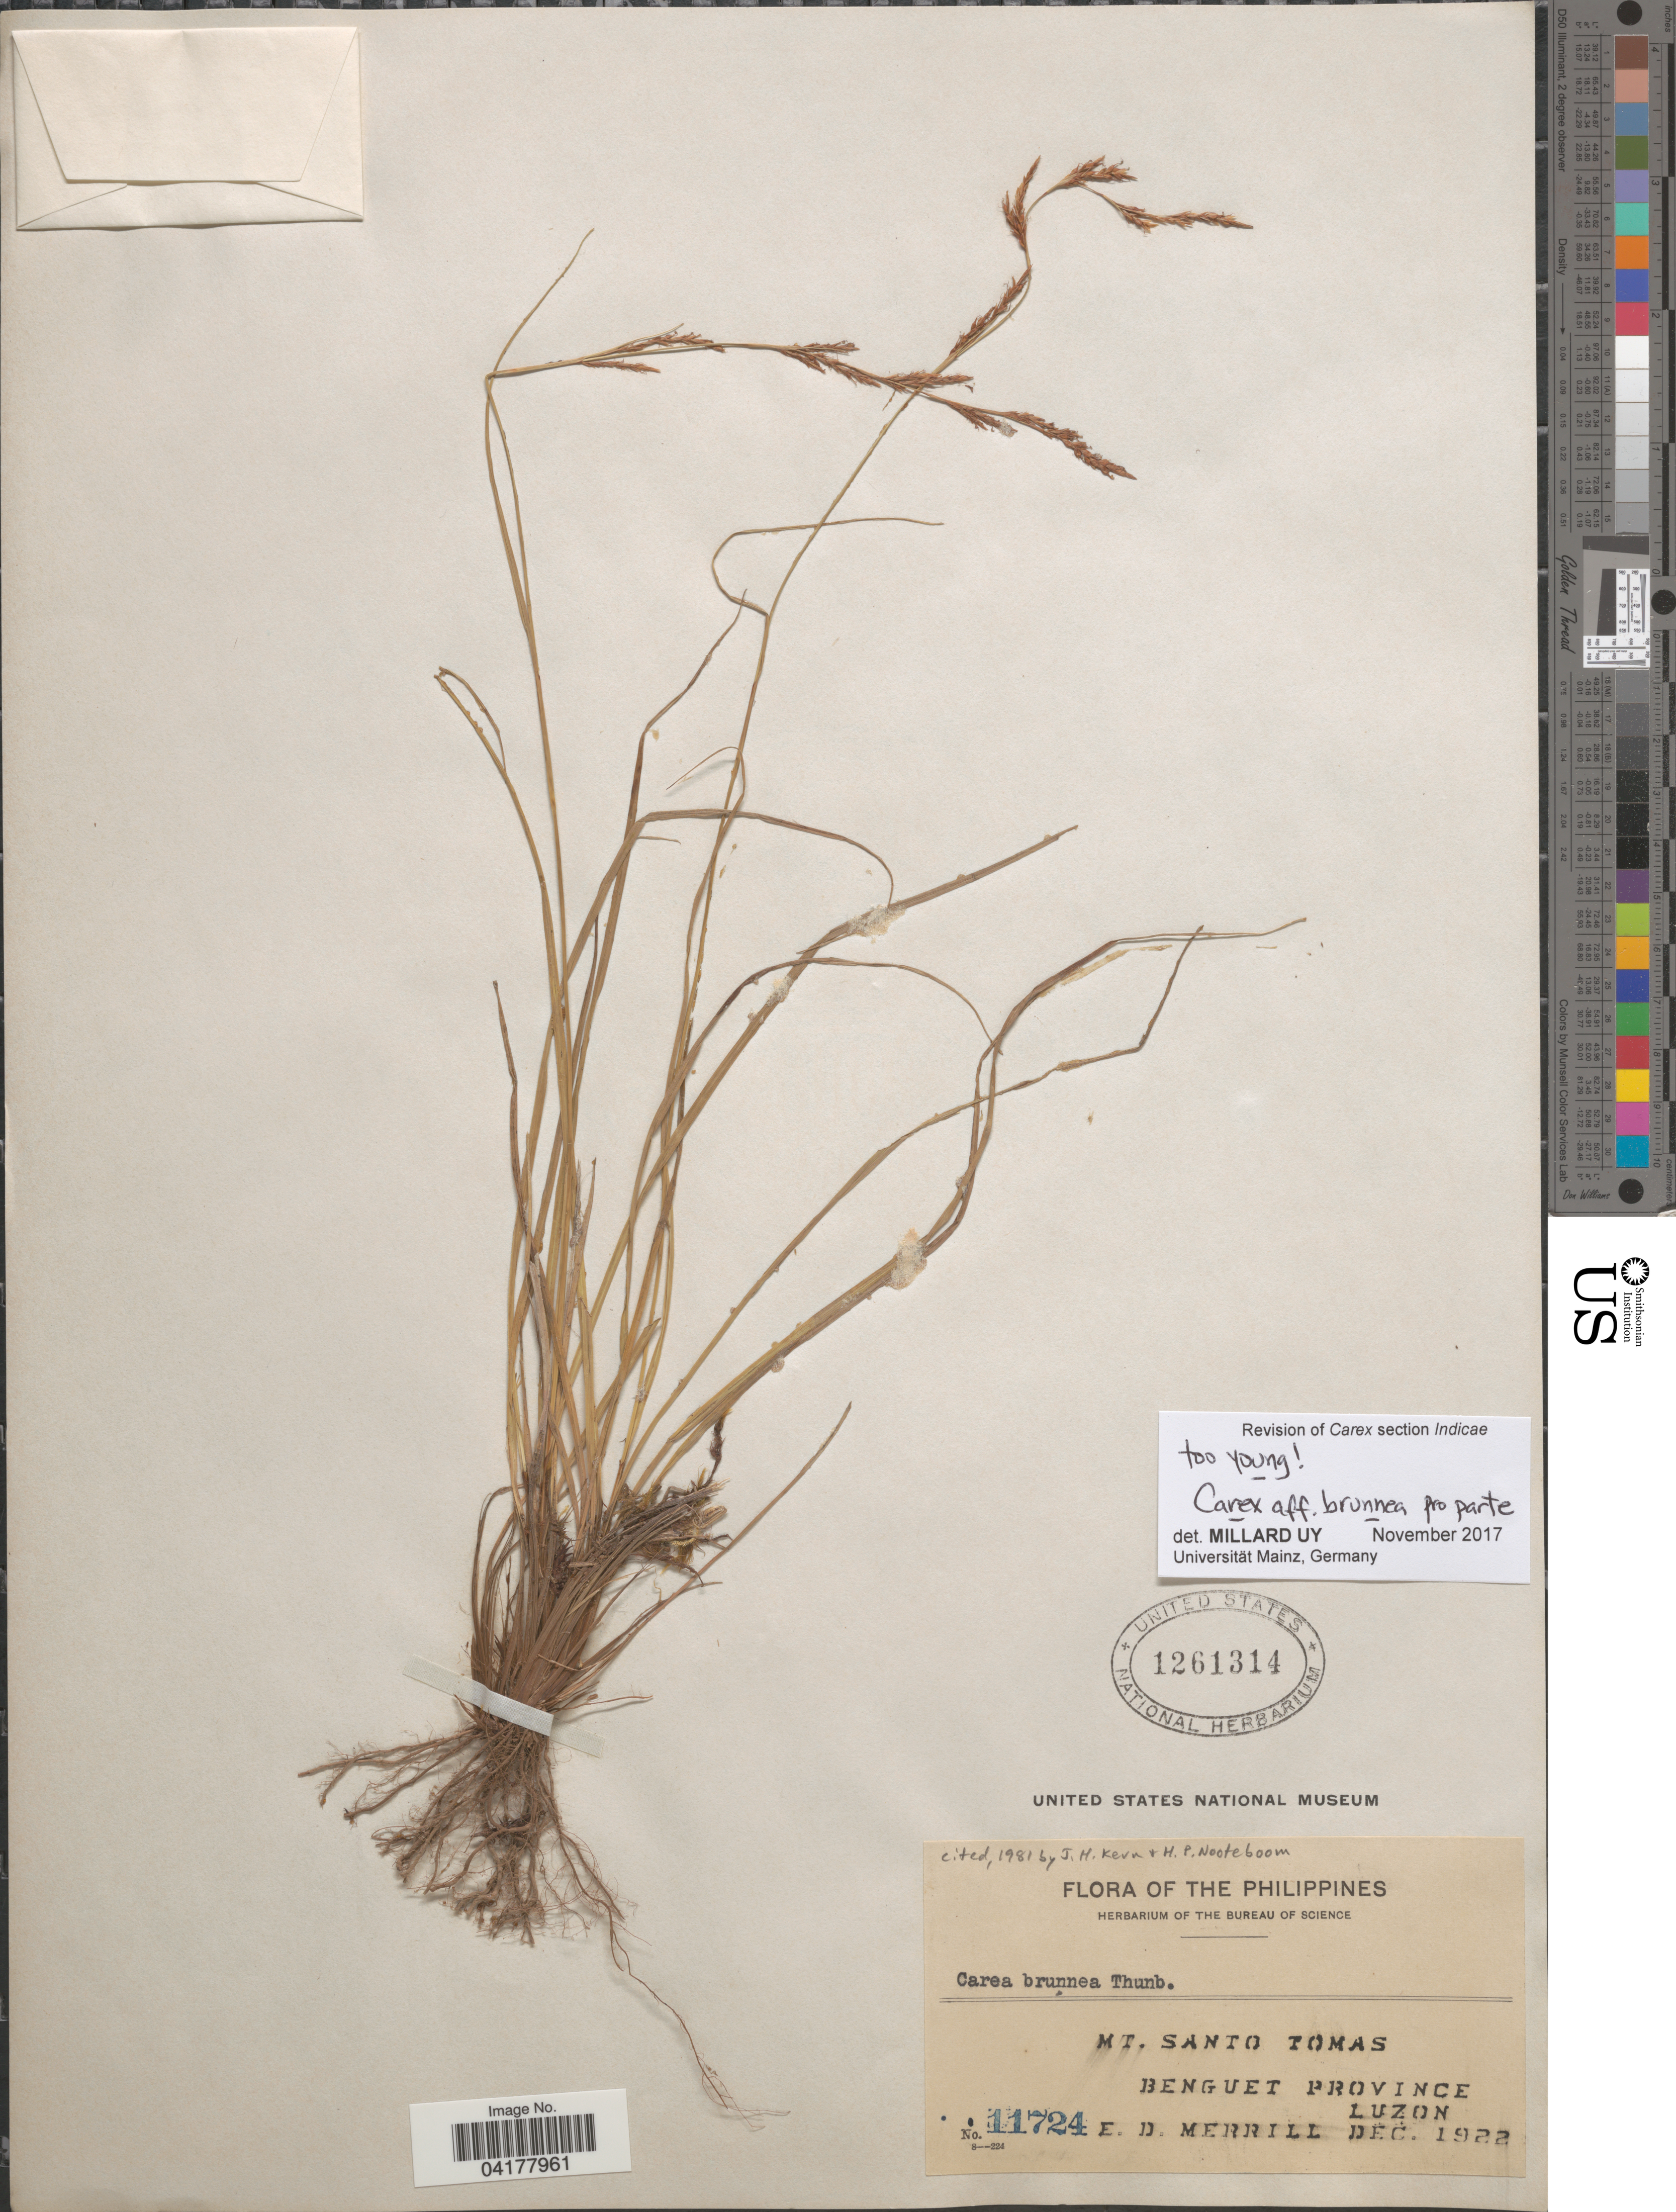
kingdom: Plantae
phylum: Tracheophyta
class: Liliopsida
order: Poales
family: Cyperaceae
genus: Carex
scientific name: Carex brunnea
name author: Thunb.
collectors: E. D. Merrill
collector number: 11724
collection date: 1922-12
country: Philippines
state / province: Cordillera (Administrative Region)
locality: Mt. Santo Tomas. Benguet Province. Luzon.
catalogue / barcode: US 1261314